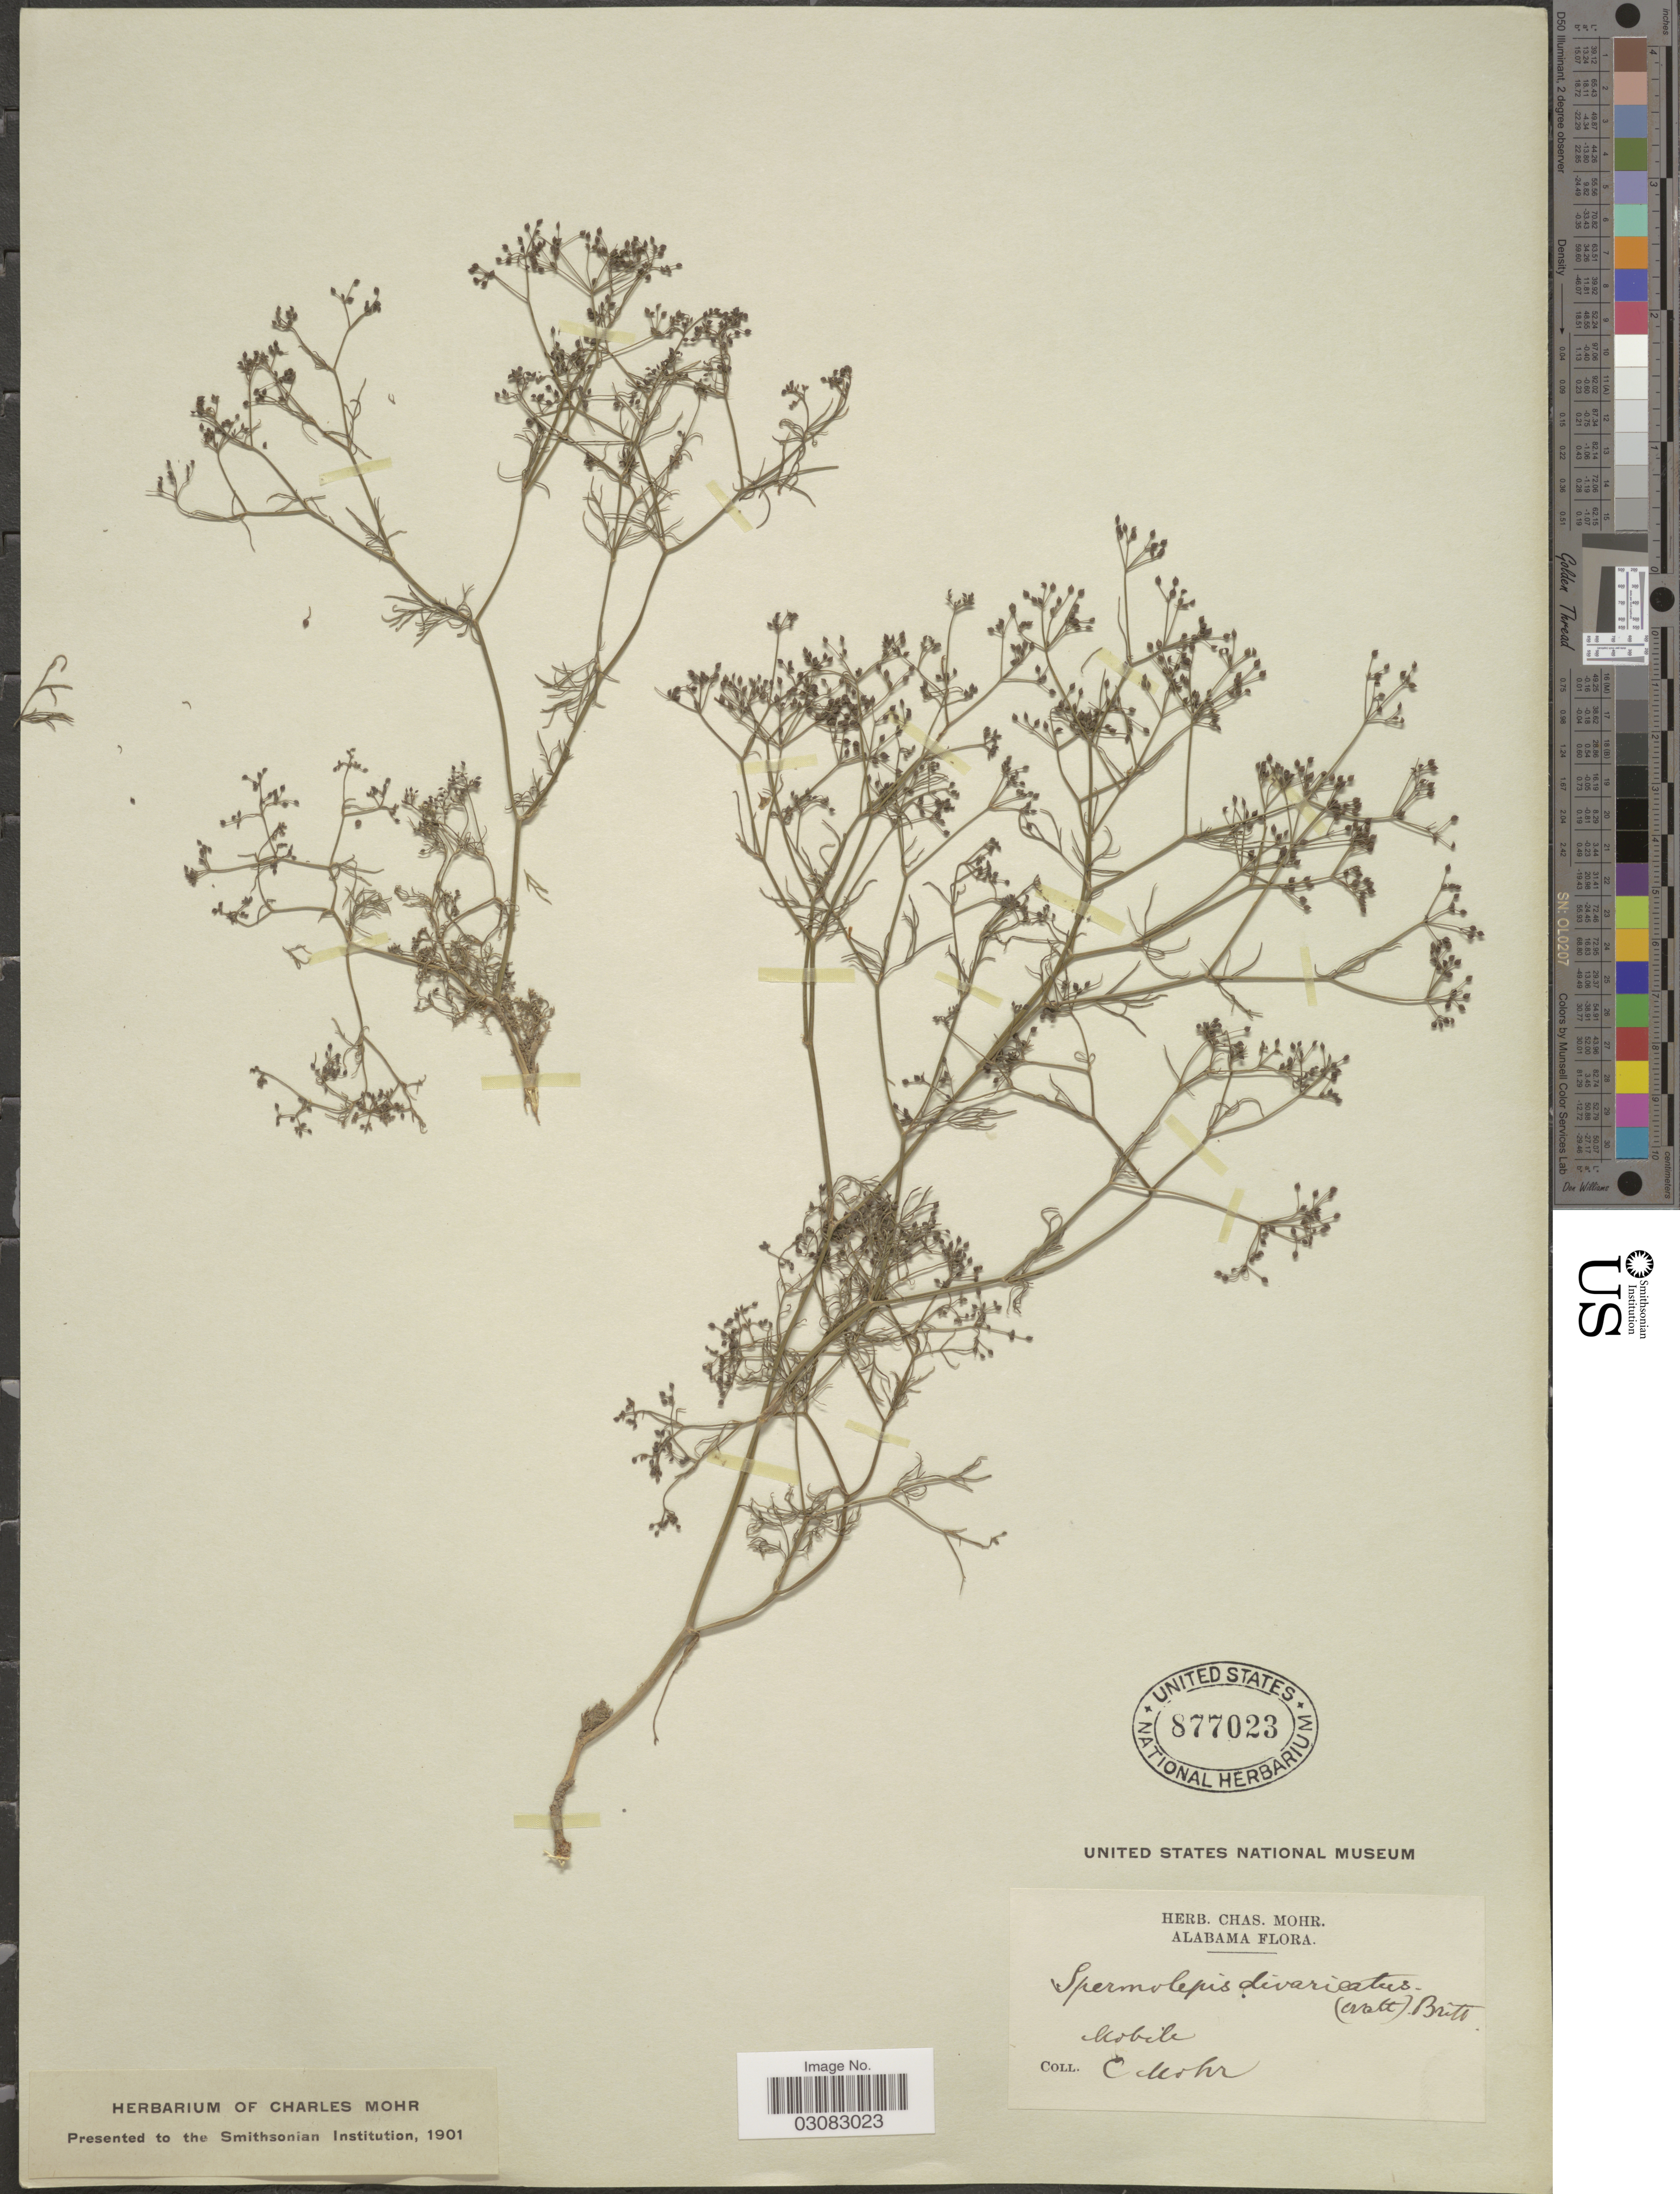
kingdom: Plantae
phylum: Tracheophyta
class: Magnoliopsida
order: Apiales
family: Apiaceae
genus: Spermolepis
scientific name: Spermolepis divaricata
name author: (Walter) Raf.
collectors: Mohr, C. T. (herbarium)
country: United States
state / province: Alabama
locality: Mobile.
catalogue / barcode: US 877023